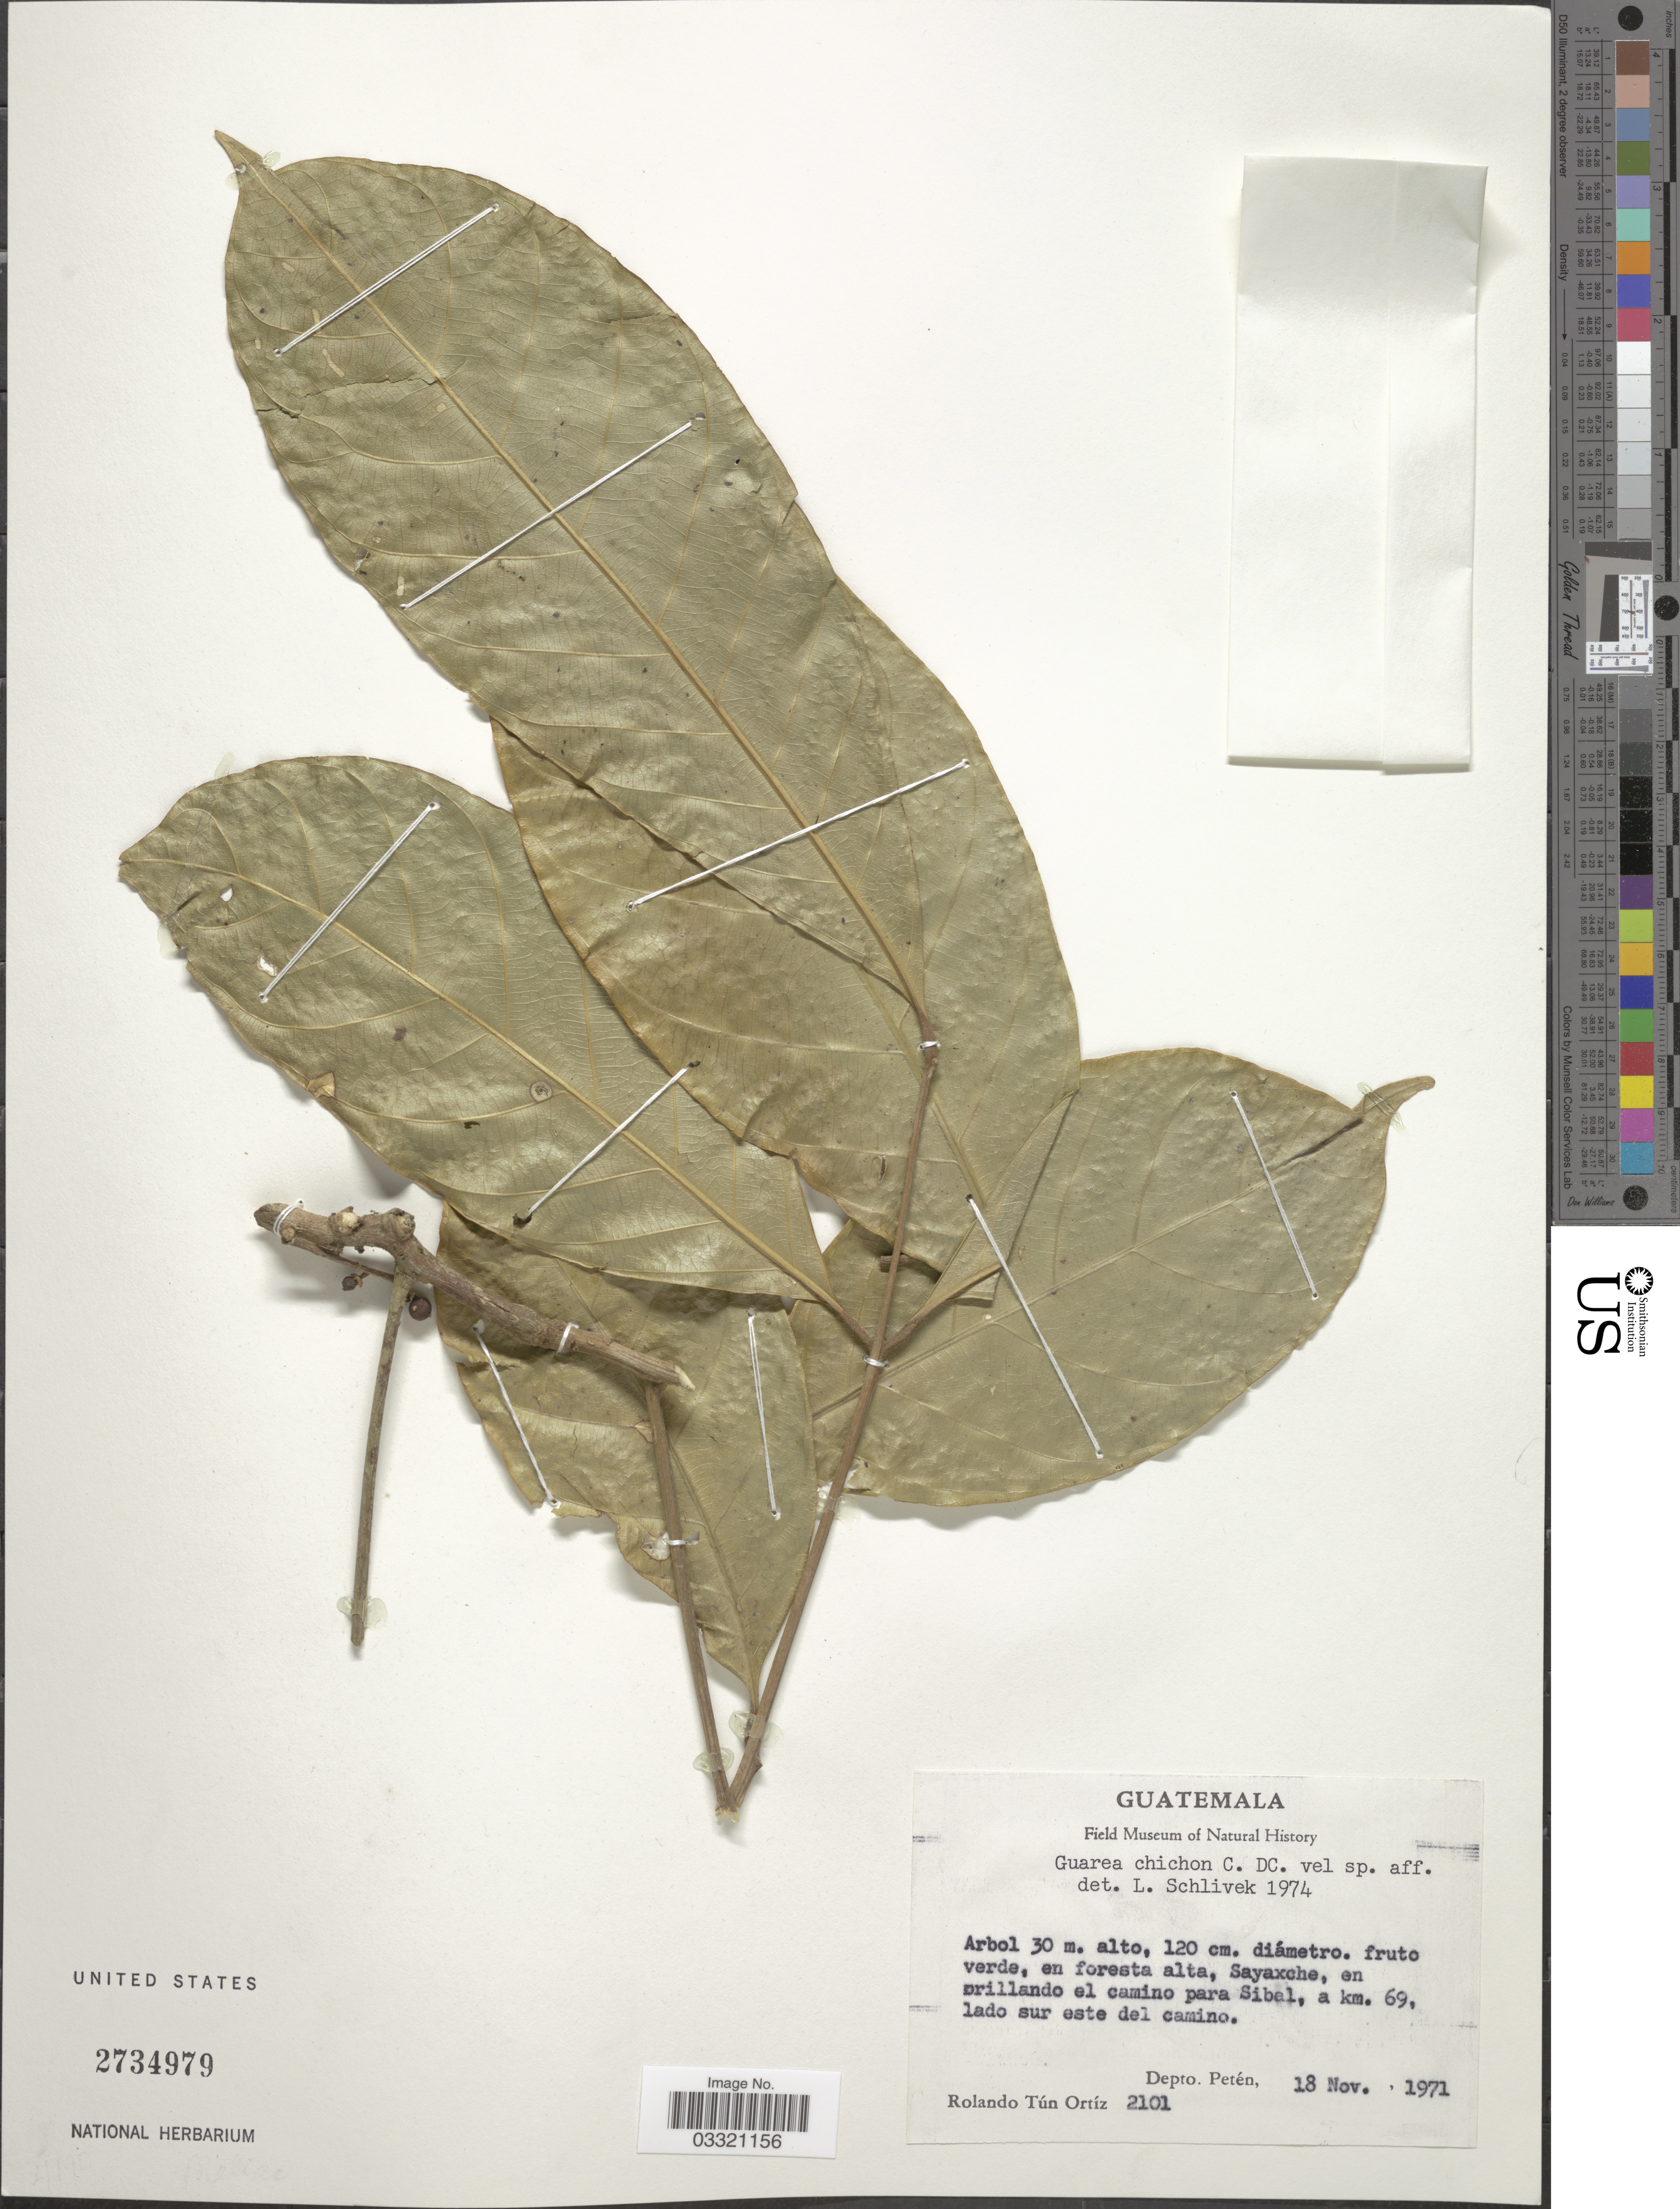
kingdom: Plantae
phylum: Tracheophyta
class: Magnoliopsida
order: Sapindales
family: Meliaceae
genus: Guarea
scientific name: Guarea chichon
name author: C. DC.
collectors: R. T. Ortíz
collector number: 2101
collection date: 1971-11-18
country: Guatemala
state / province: El Petén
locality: En foreste alta, Sayaxche, en orillando el camino para Sibal, a km. 69, lado sur este del camino. Depto. Petén.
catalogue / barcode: US 2734979